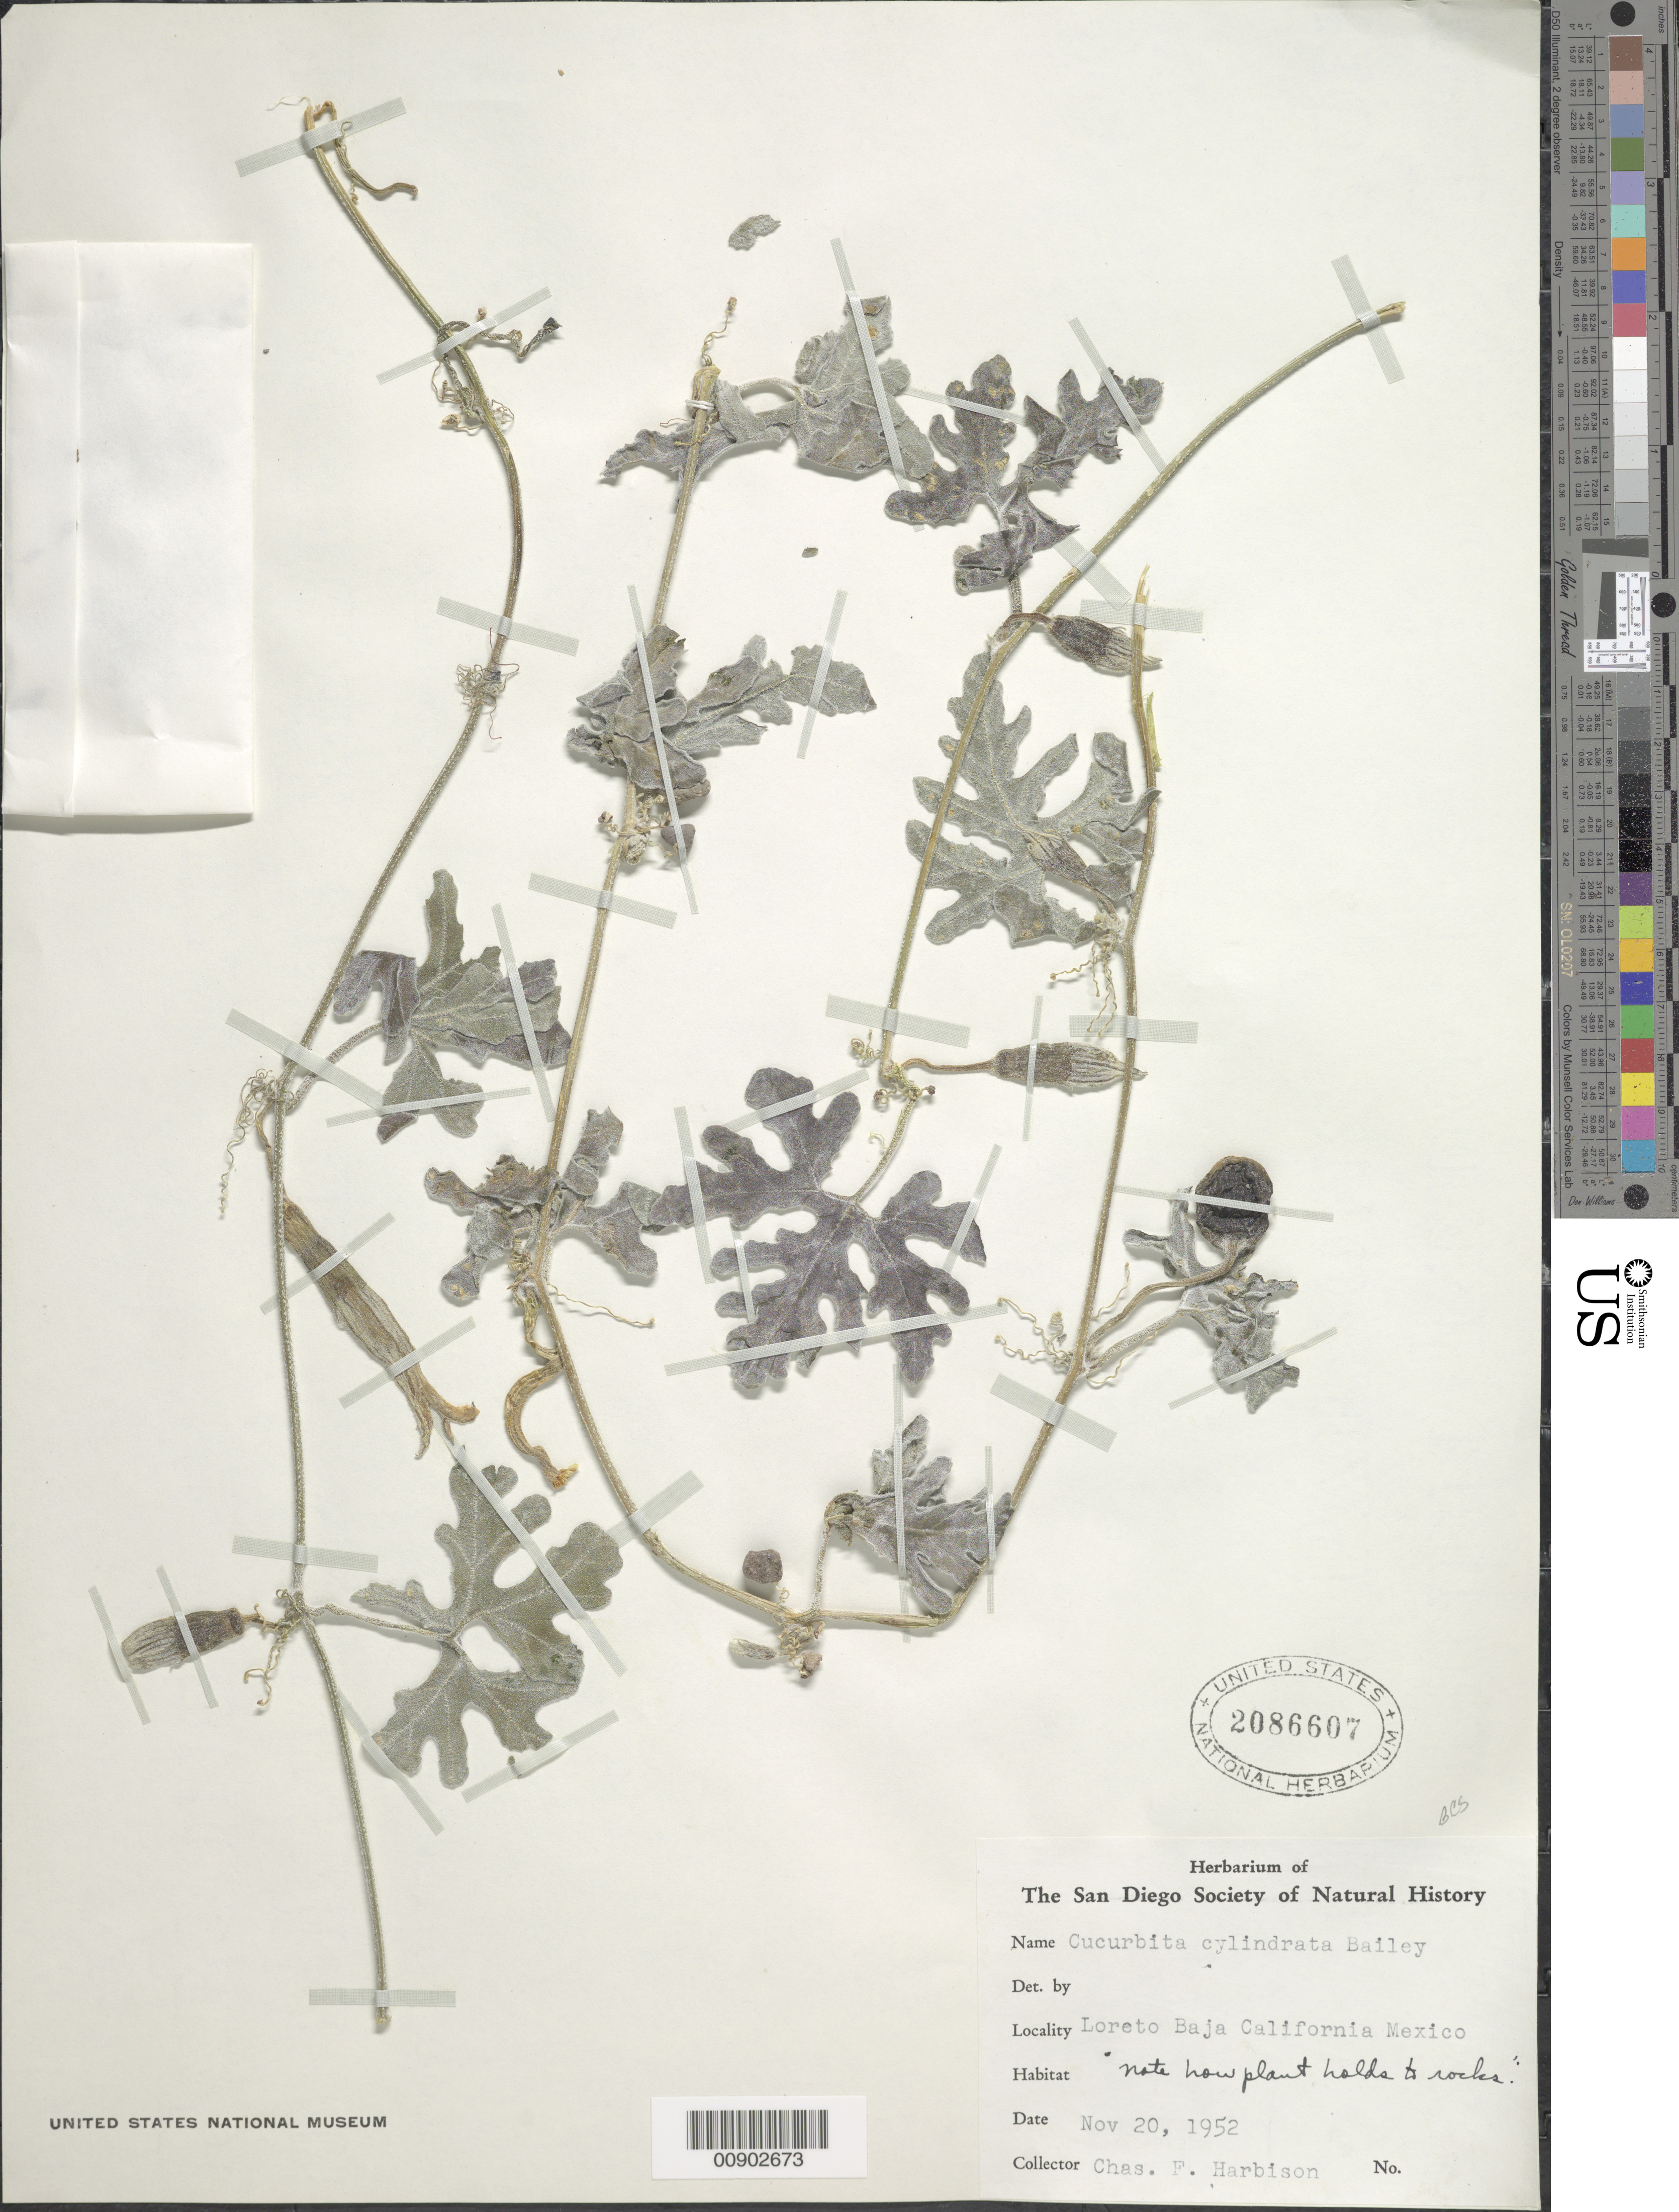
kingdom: Plantae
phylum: Tracheophyta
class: Magnoliopsida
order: Cucurbitales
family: Cucurbitaceae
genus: Cucurbita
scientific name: Cucurbita cylindrata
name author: L.H. Bailey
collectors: C. F. Harbison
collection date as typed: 20 Nov 1952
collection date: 1952-11-20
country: Mexico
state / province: Baja California Sur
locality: Loreto, Baja California Sur.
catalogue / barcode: US 2086607